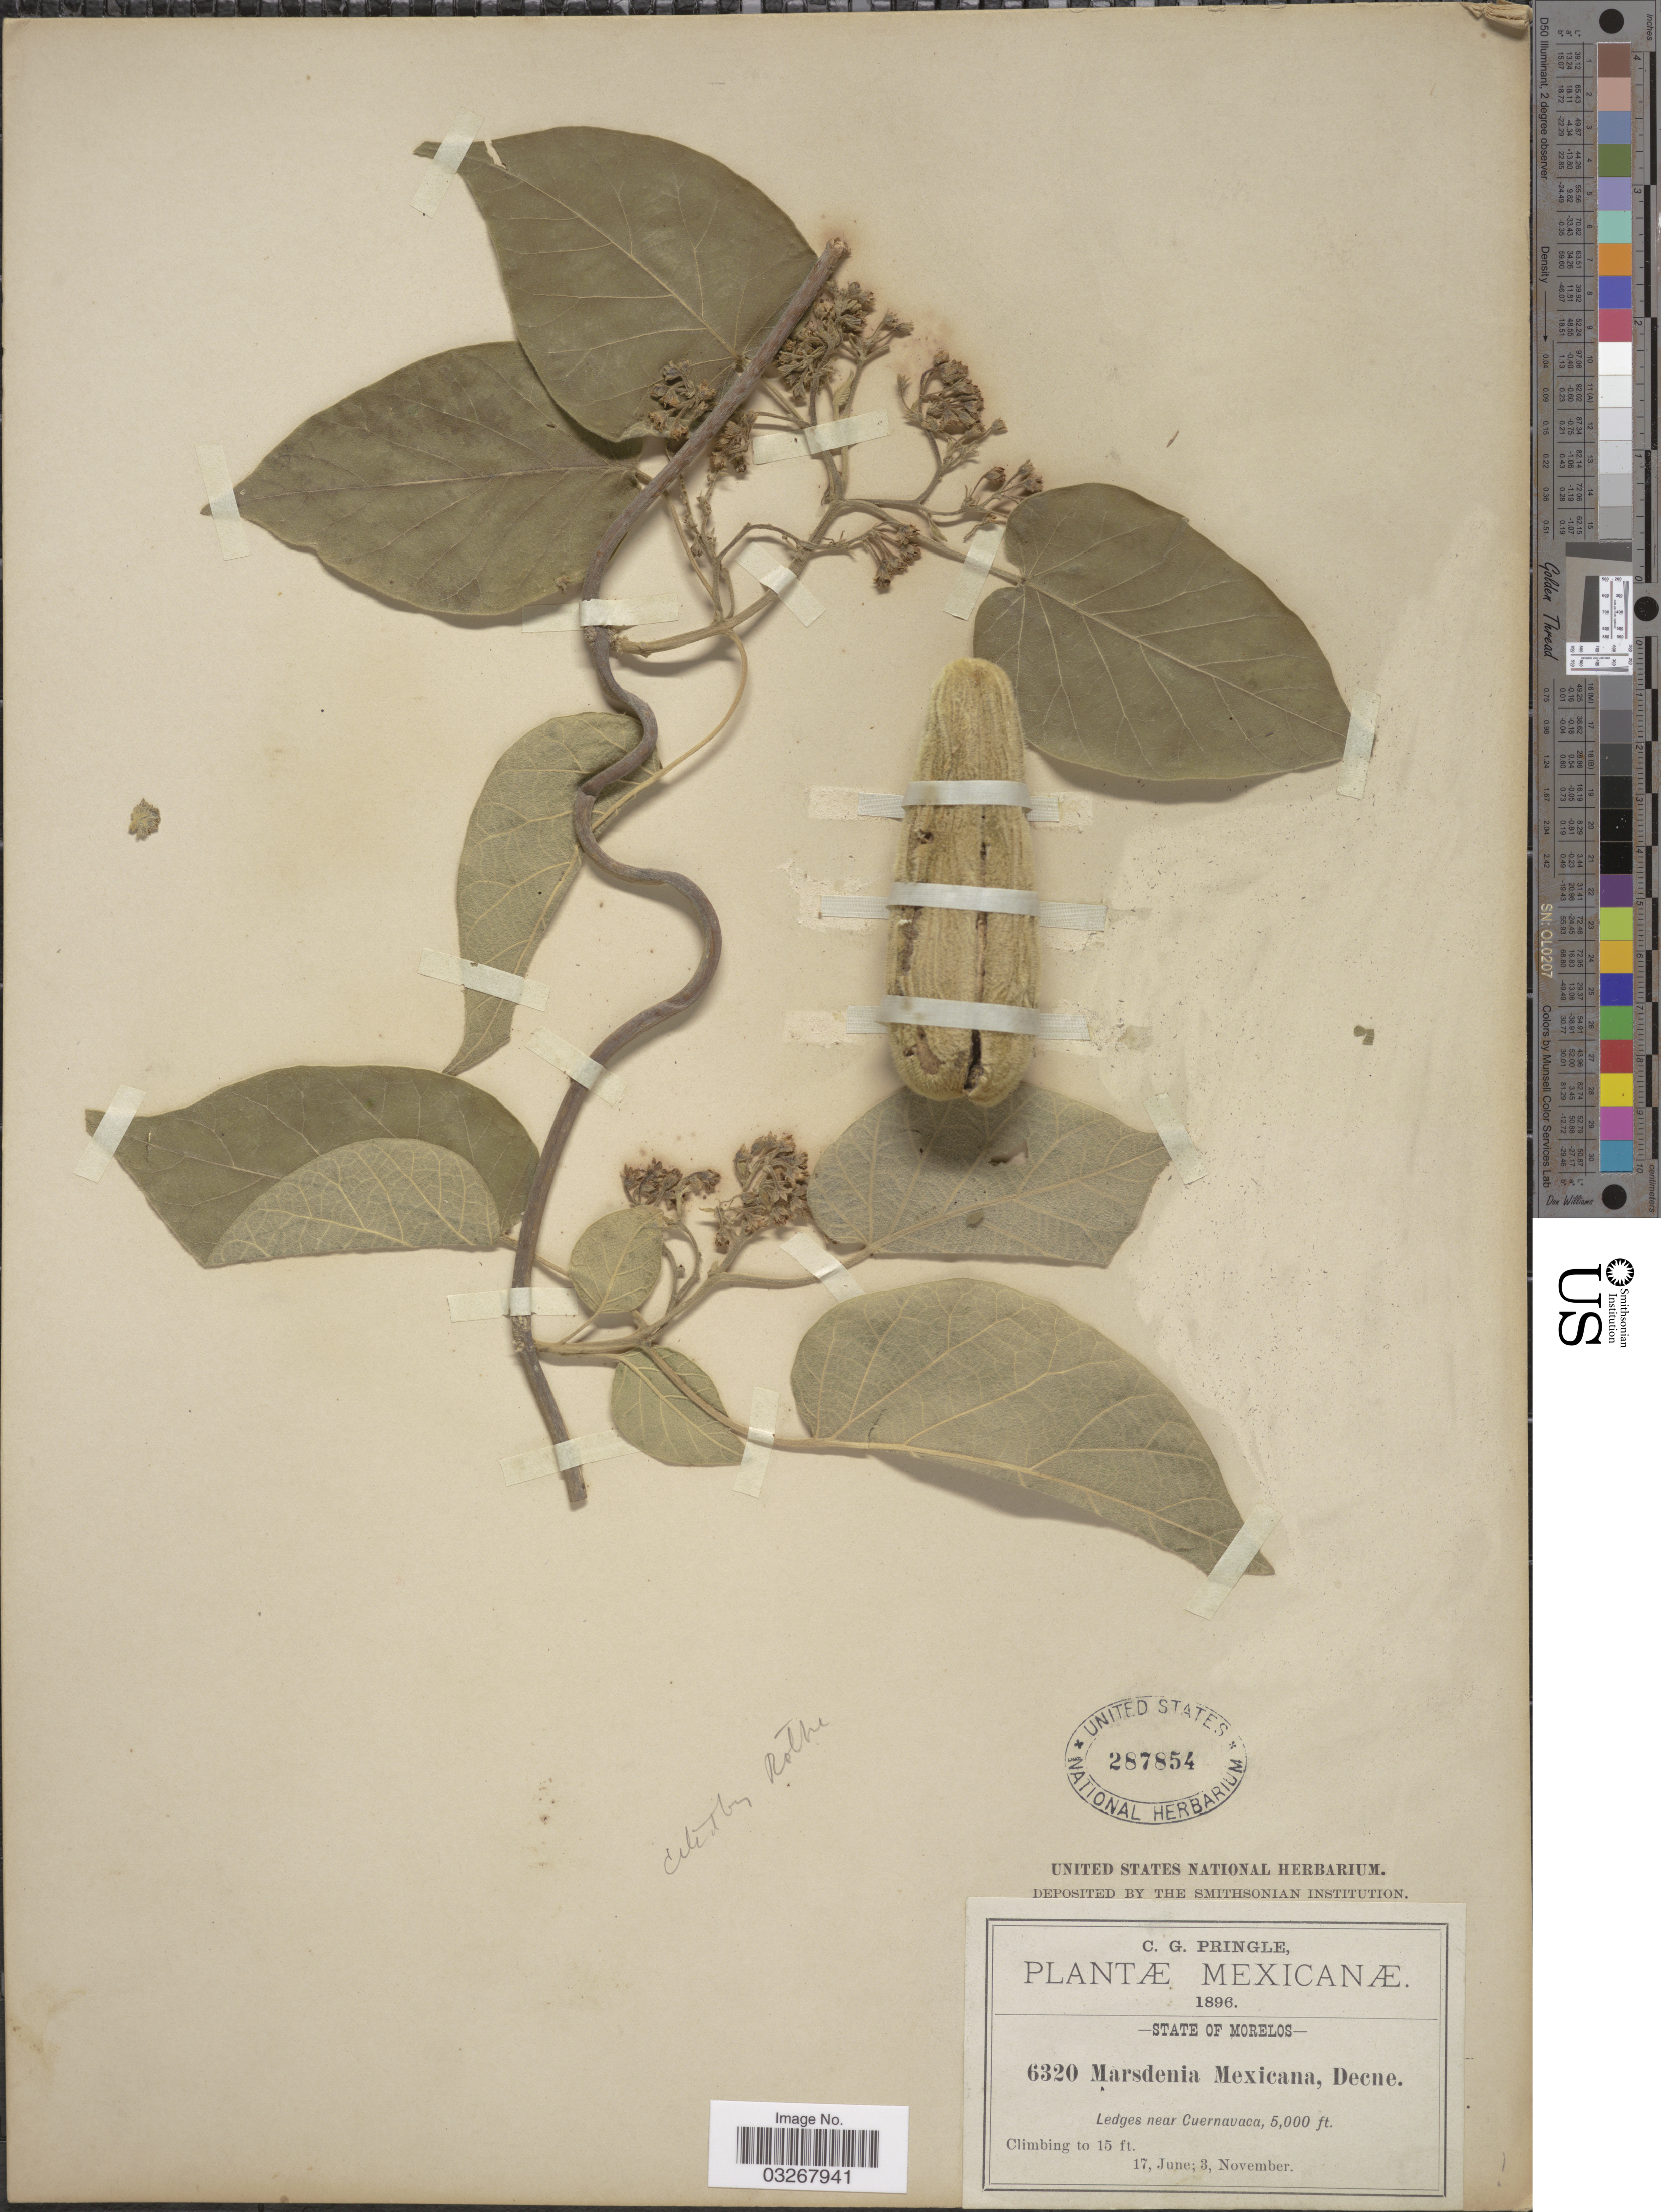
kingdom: Plantae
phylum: Tracheophyta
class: Magnoliopsida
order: Gentianales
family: Apocynaceae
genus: Marsdenia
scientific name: Marsdenia mexicana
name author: Decne.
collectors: C. G. Pringle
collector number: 6320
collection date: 1896-06-17/1896-11-03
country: Mexico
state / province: Morelos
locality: Ledges near Cuernavaca.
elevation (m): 1524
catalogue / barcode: US 287854